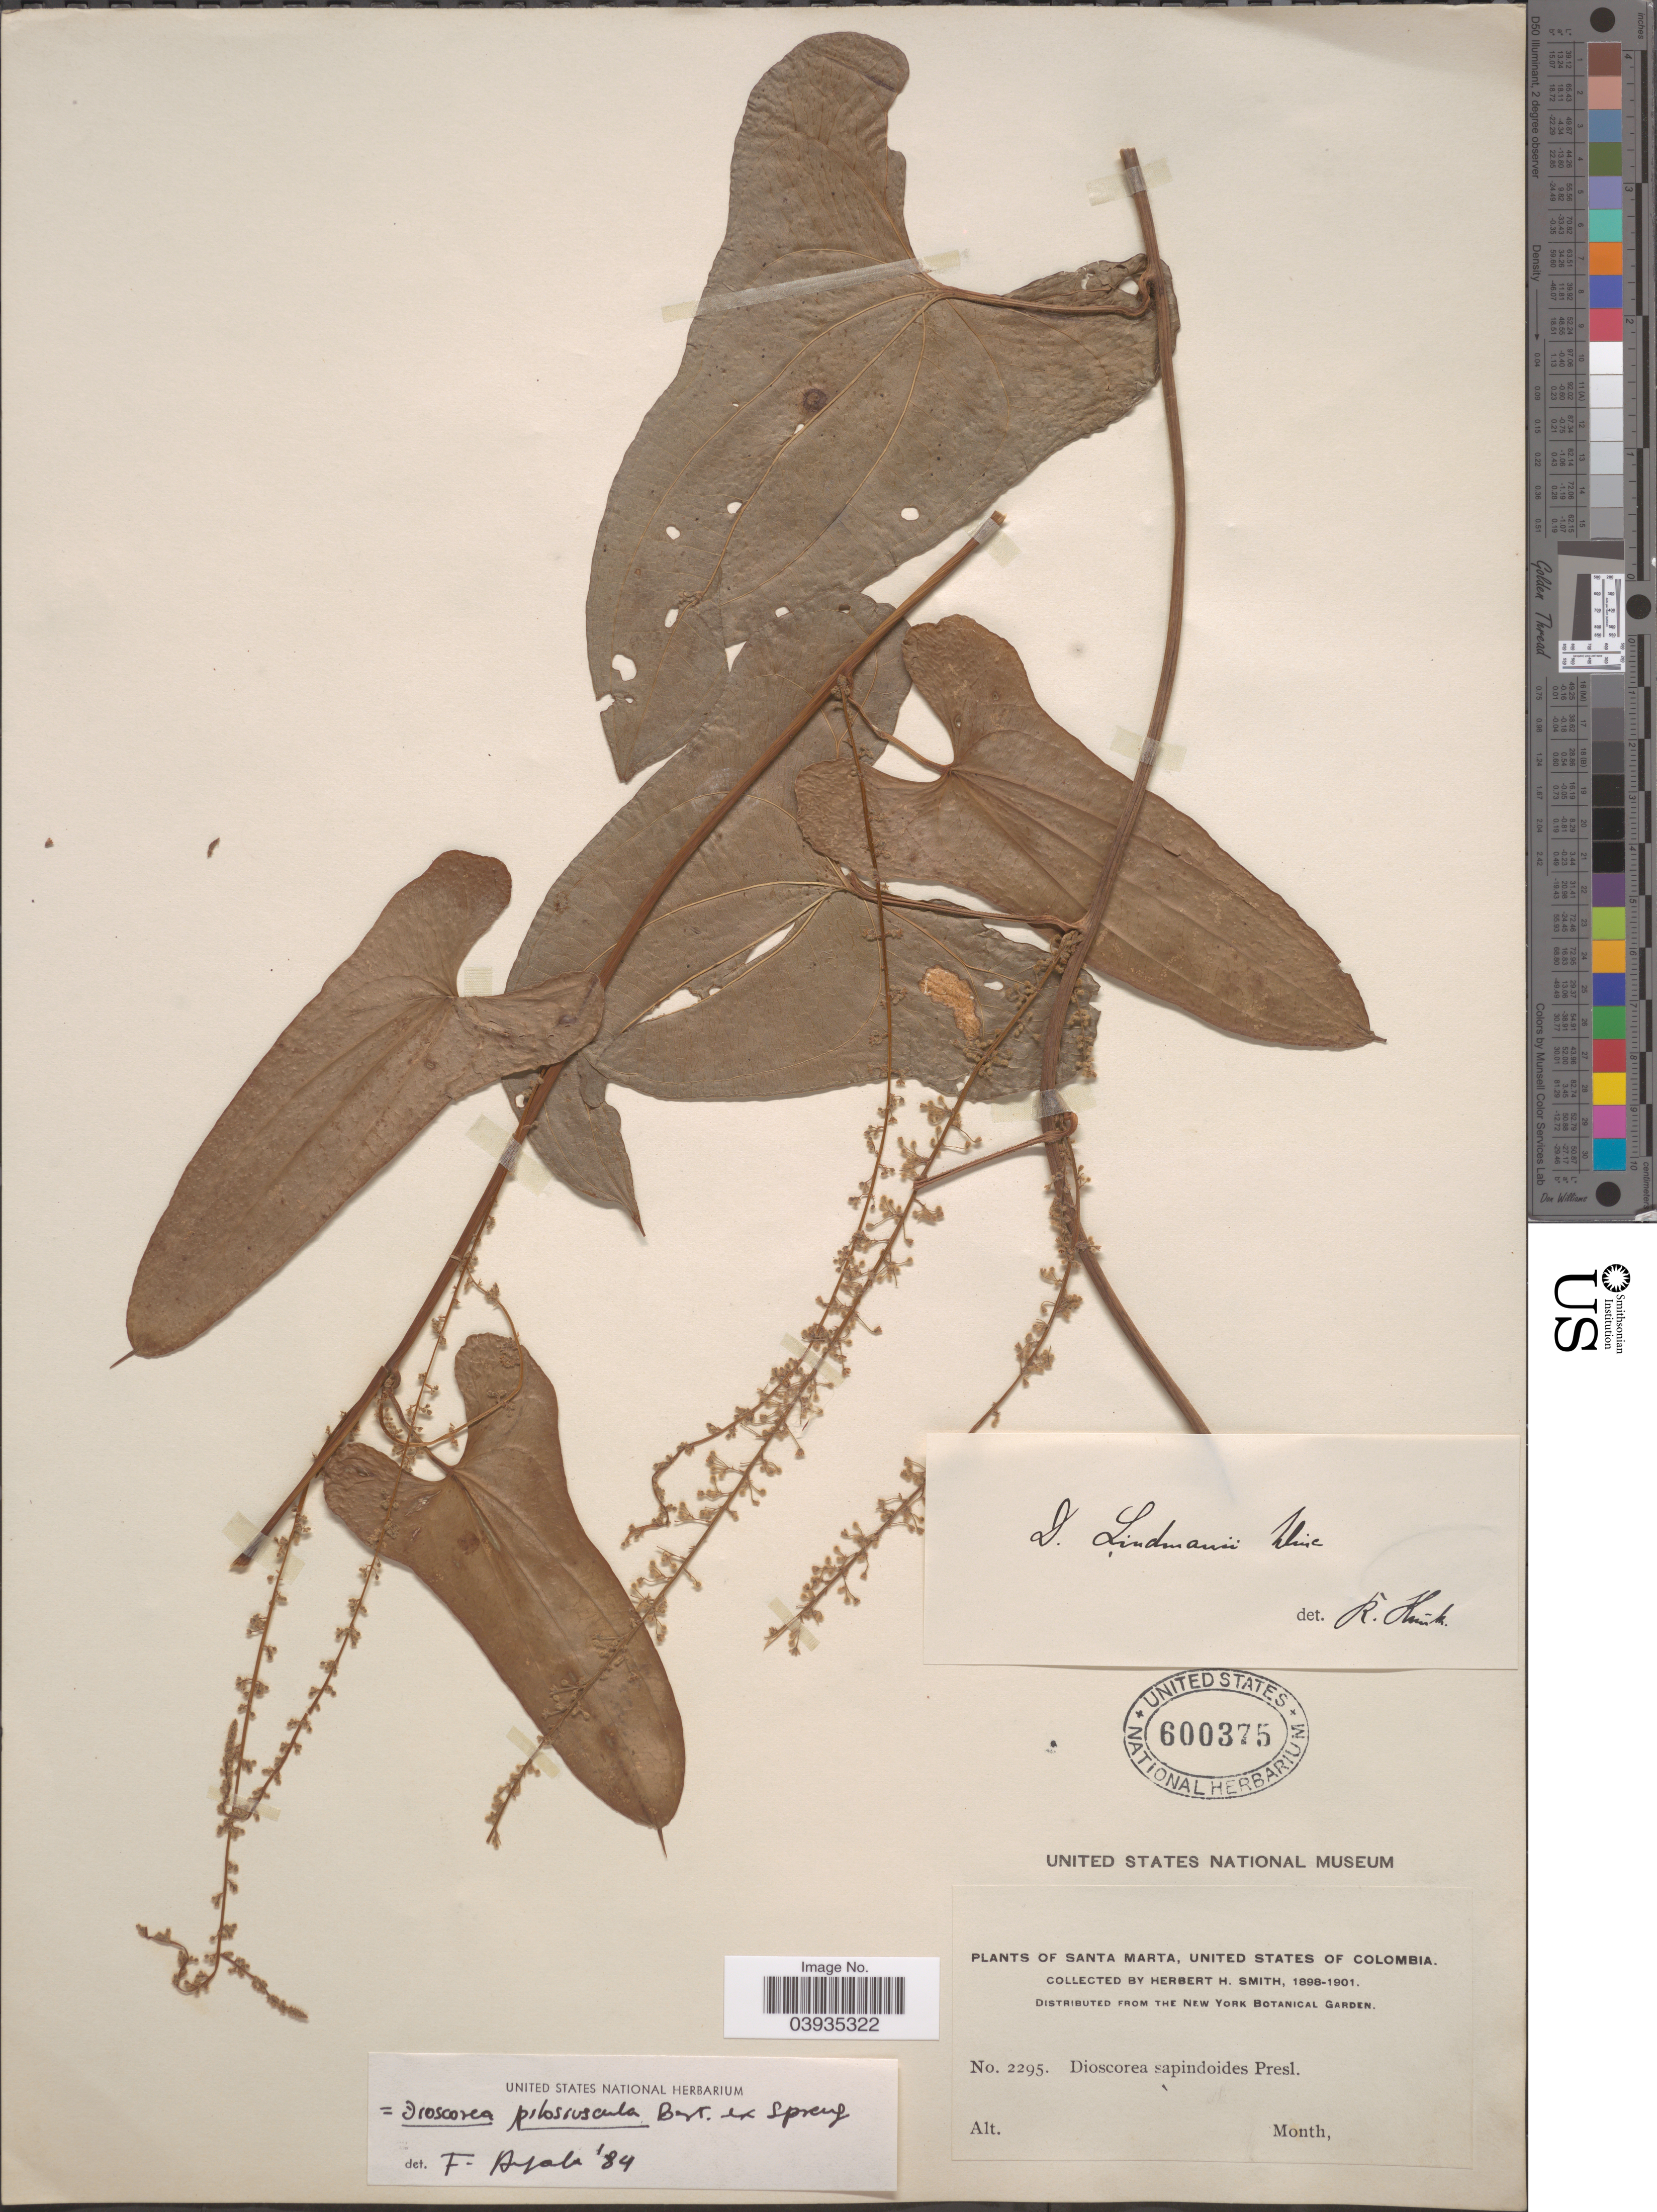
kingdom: Plantae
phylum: Tracheophyta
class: Liliopsida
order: Dioscoreales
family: Dioscoreaceae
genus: Dioscorea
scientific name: Dioscorea pilosiuscula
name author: Bertero ex Spreng.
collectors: Herbert H. Smith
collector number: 2295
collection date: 1898/1901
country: Colombia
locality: Santa Marta, United States of Colombia.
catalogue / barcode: US 600375